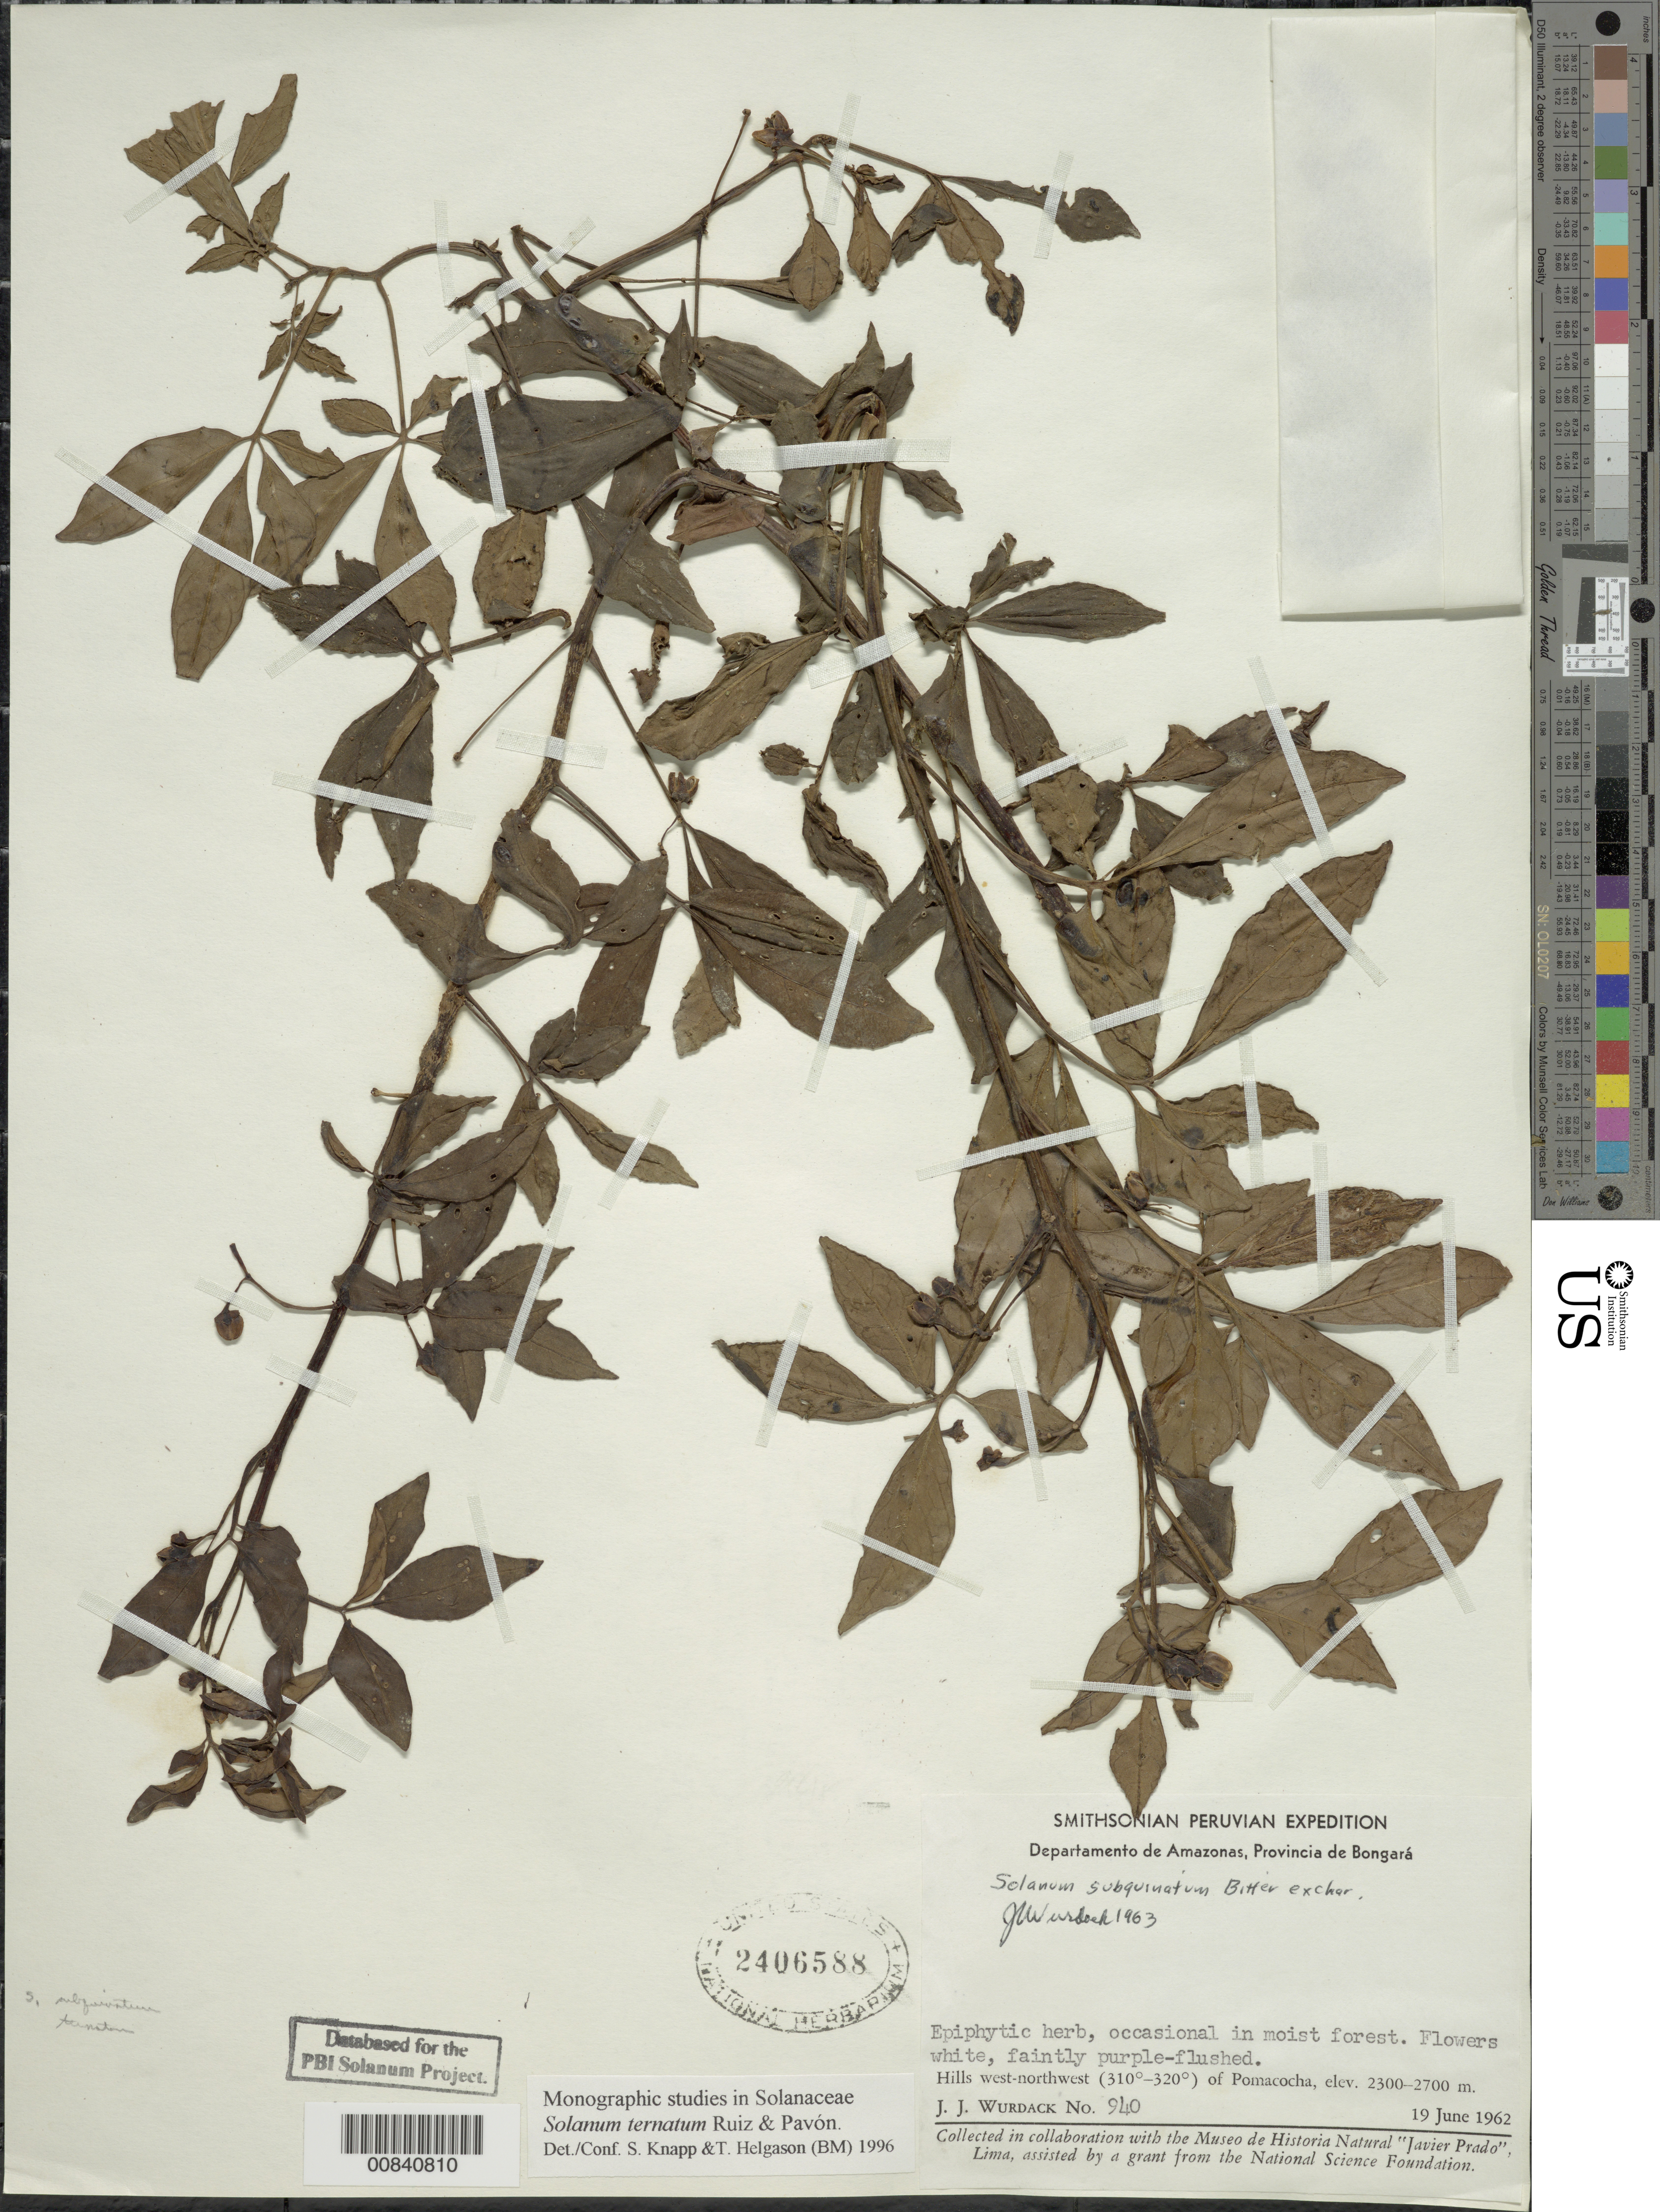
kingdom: Plantae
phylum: Tracheophyta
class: Magnoliopsida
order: Solanales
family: Solanaceae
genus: Solanum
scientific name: Solanum ternatum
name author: Ruiz & Pav.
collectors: J. J. Wurdack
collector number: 940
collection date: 1962-06-19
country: Peru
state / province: Amazonas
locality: Departamento de Amazonas, Provincia de Bongará, Hills west-northwest (310°-320°) of Pomacocha.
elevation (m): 2300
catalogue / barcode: US 2406588